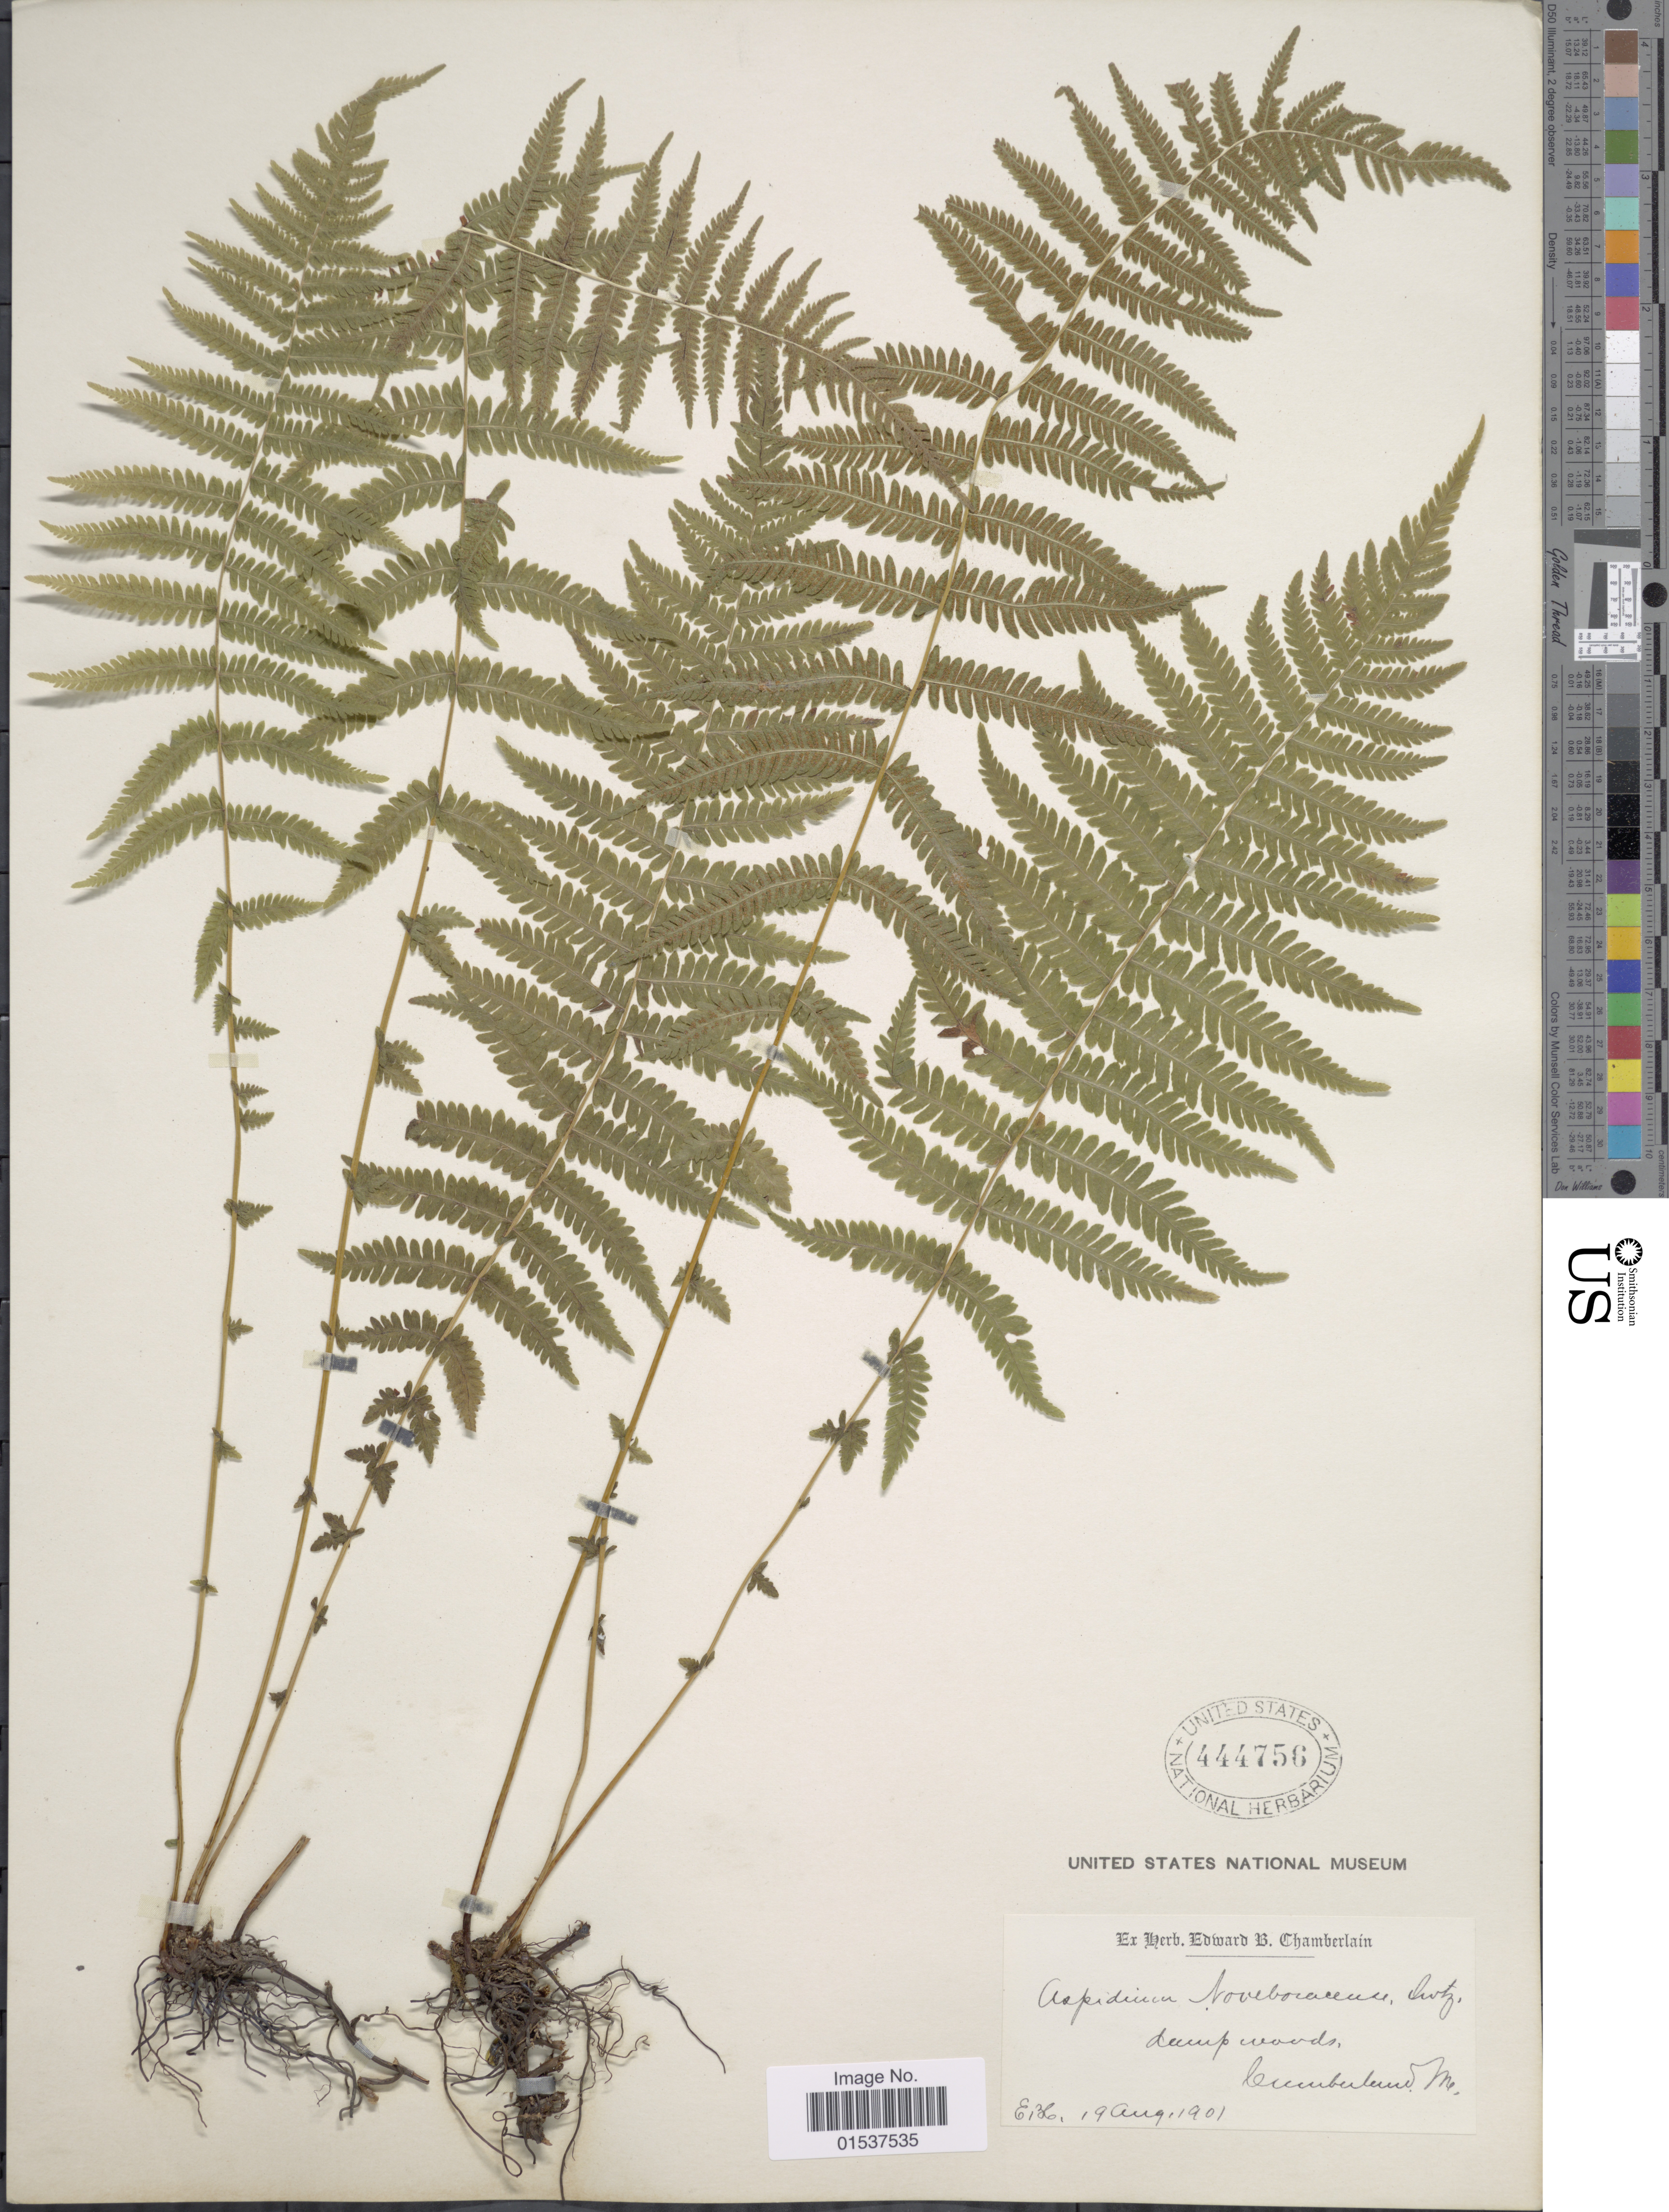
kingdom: Plantae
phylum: Tracheophyta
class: Polypodiopsida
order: Polypodiales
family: Thelypteridaceae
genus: Parathelypteris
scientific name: Parathelypteris noveboracensis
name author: (L.) Ching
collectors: ex herb. Edward B. Chamberlain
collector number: E36*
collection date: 1901-08-19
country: United States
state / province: Maine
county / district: Cumberland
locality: Cumberland, Me.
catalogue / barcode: US 444756